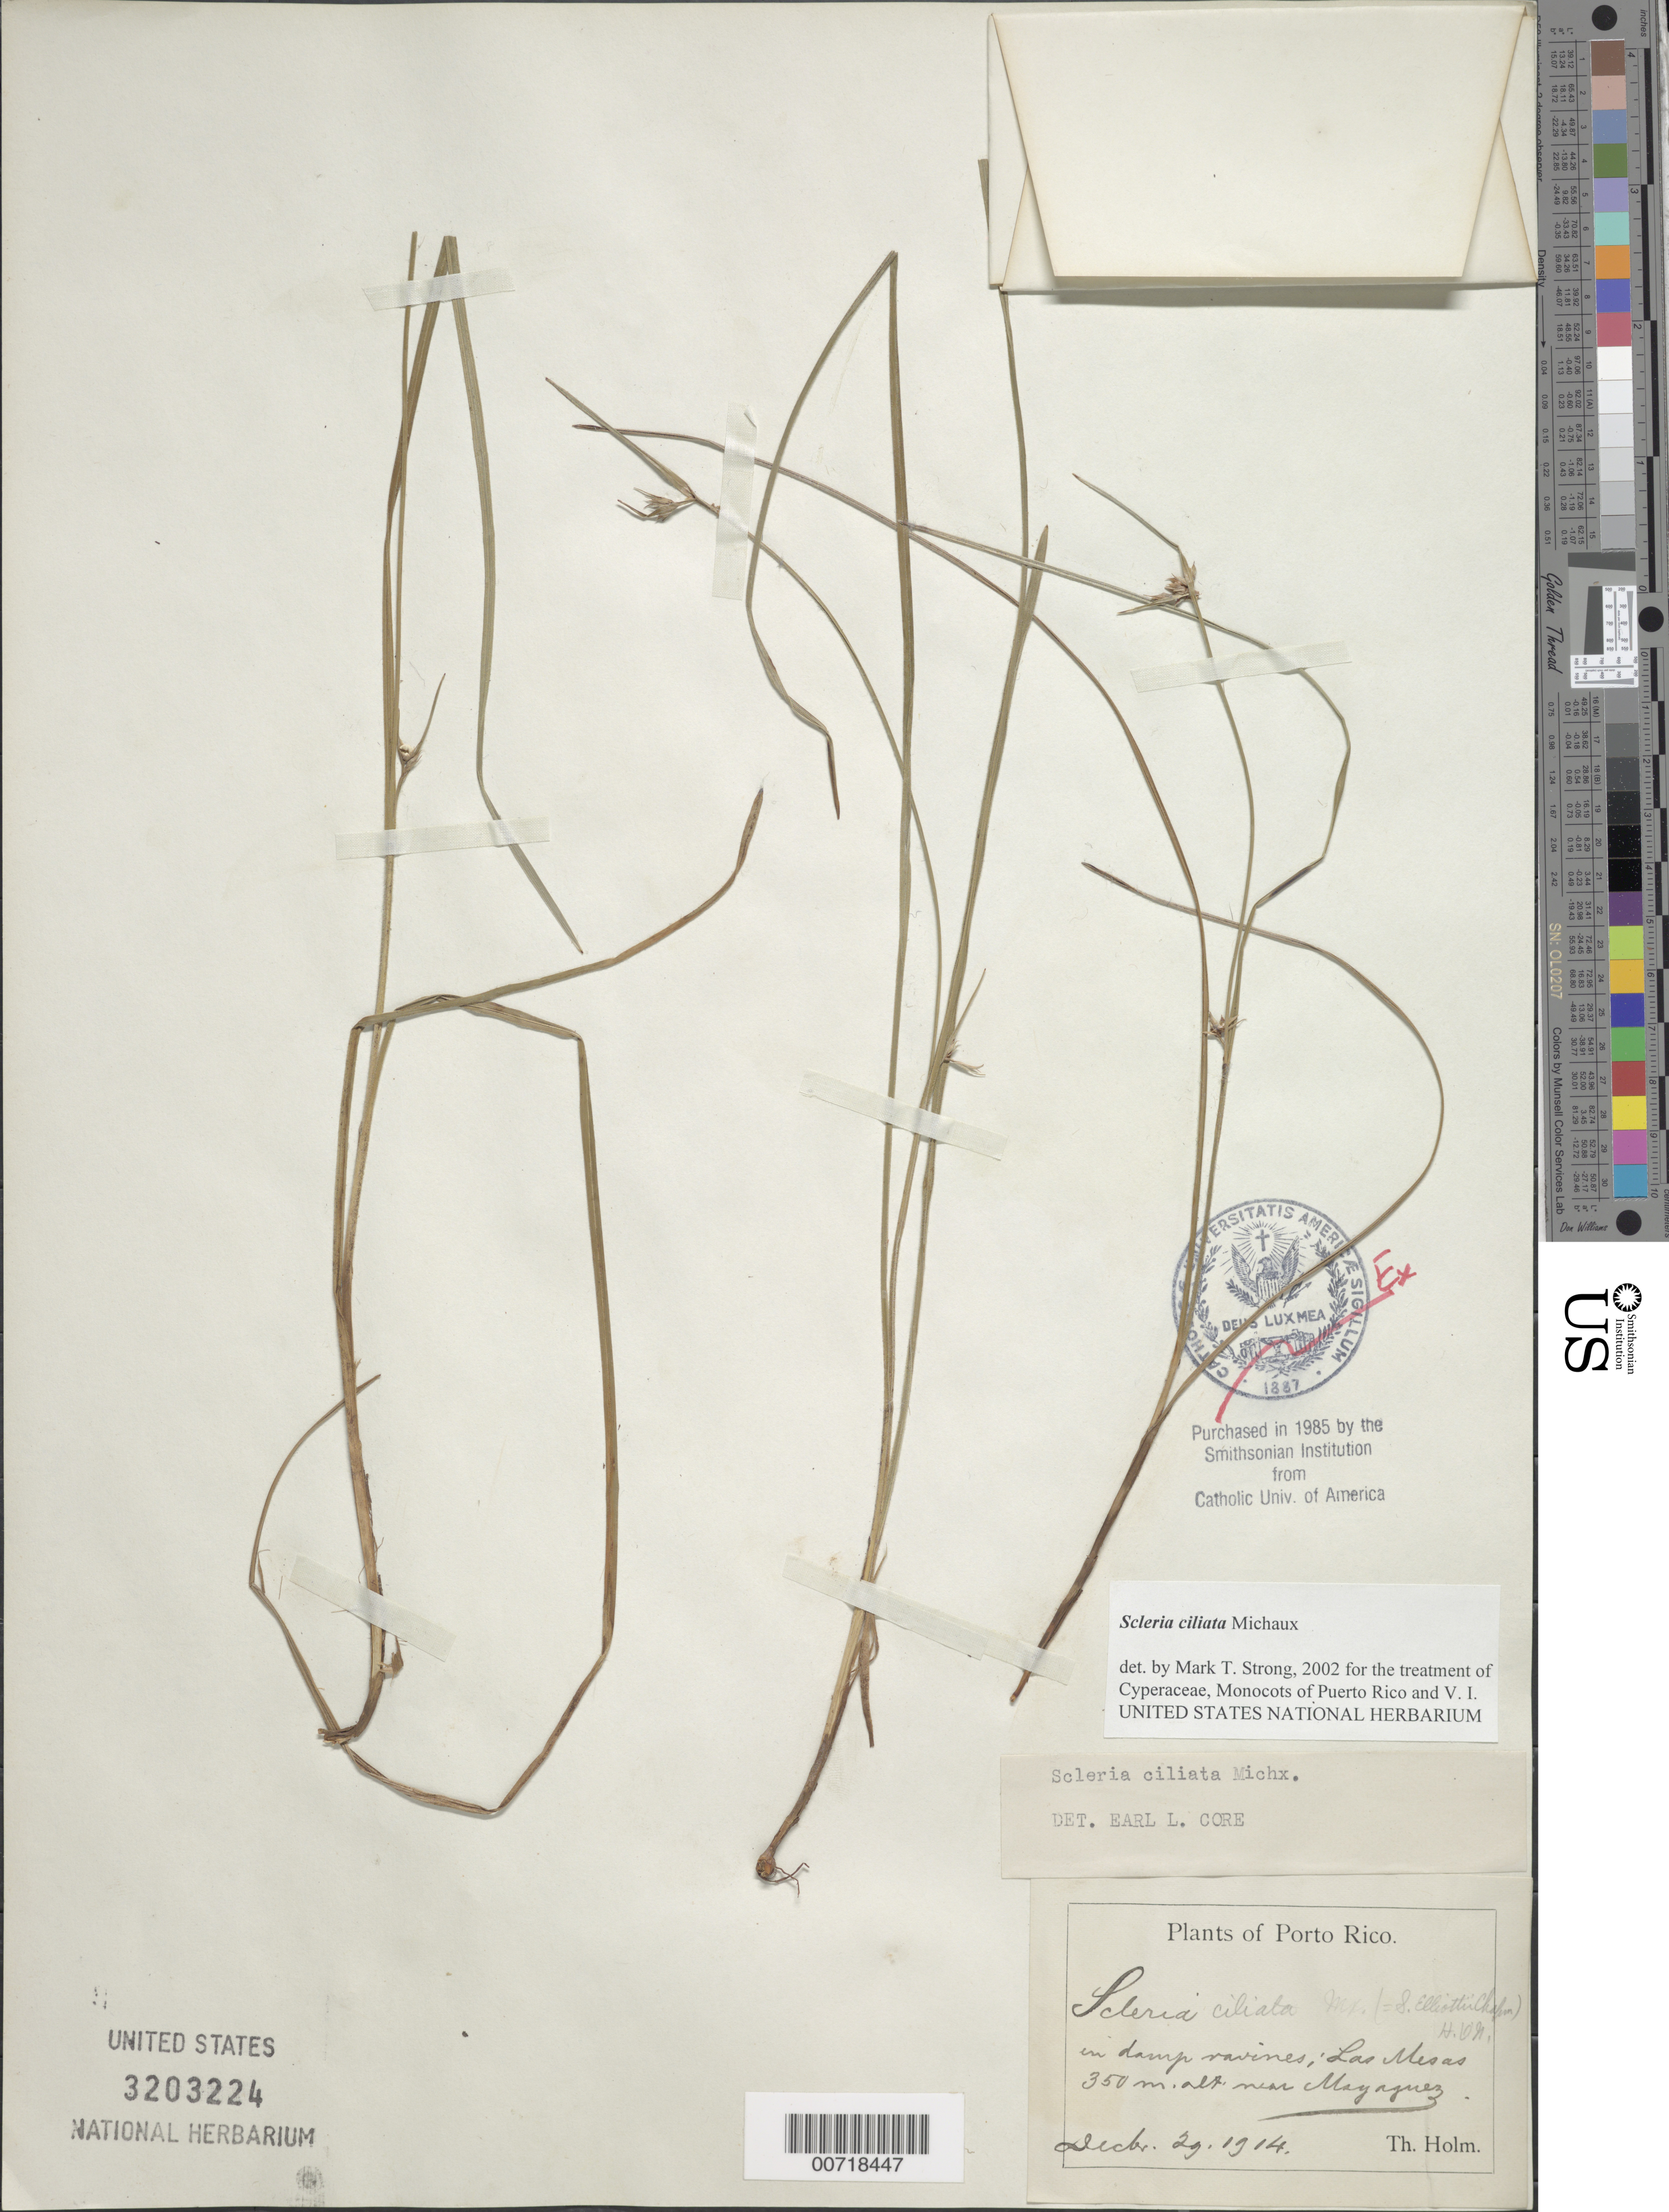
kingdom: Plantae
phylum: Tracheophyta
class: Liliopsida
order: Poales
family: Cyperaceae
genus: Scleria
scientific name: Scleria ciliata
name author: Michx.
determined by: Strong, M. T., (US), Smithsonian Institution - National Museum of Natural History (UNITED STATES)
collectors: H. T. Holm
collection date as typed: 29 Dec 1914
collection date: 1914-12-29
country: Puerto Rico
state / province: Mayagüez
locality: Las Mesas near Mayagüez.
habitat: In damp ravines.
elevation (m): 350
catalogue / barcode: US 3203224